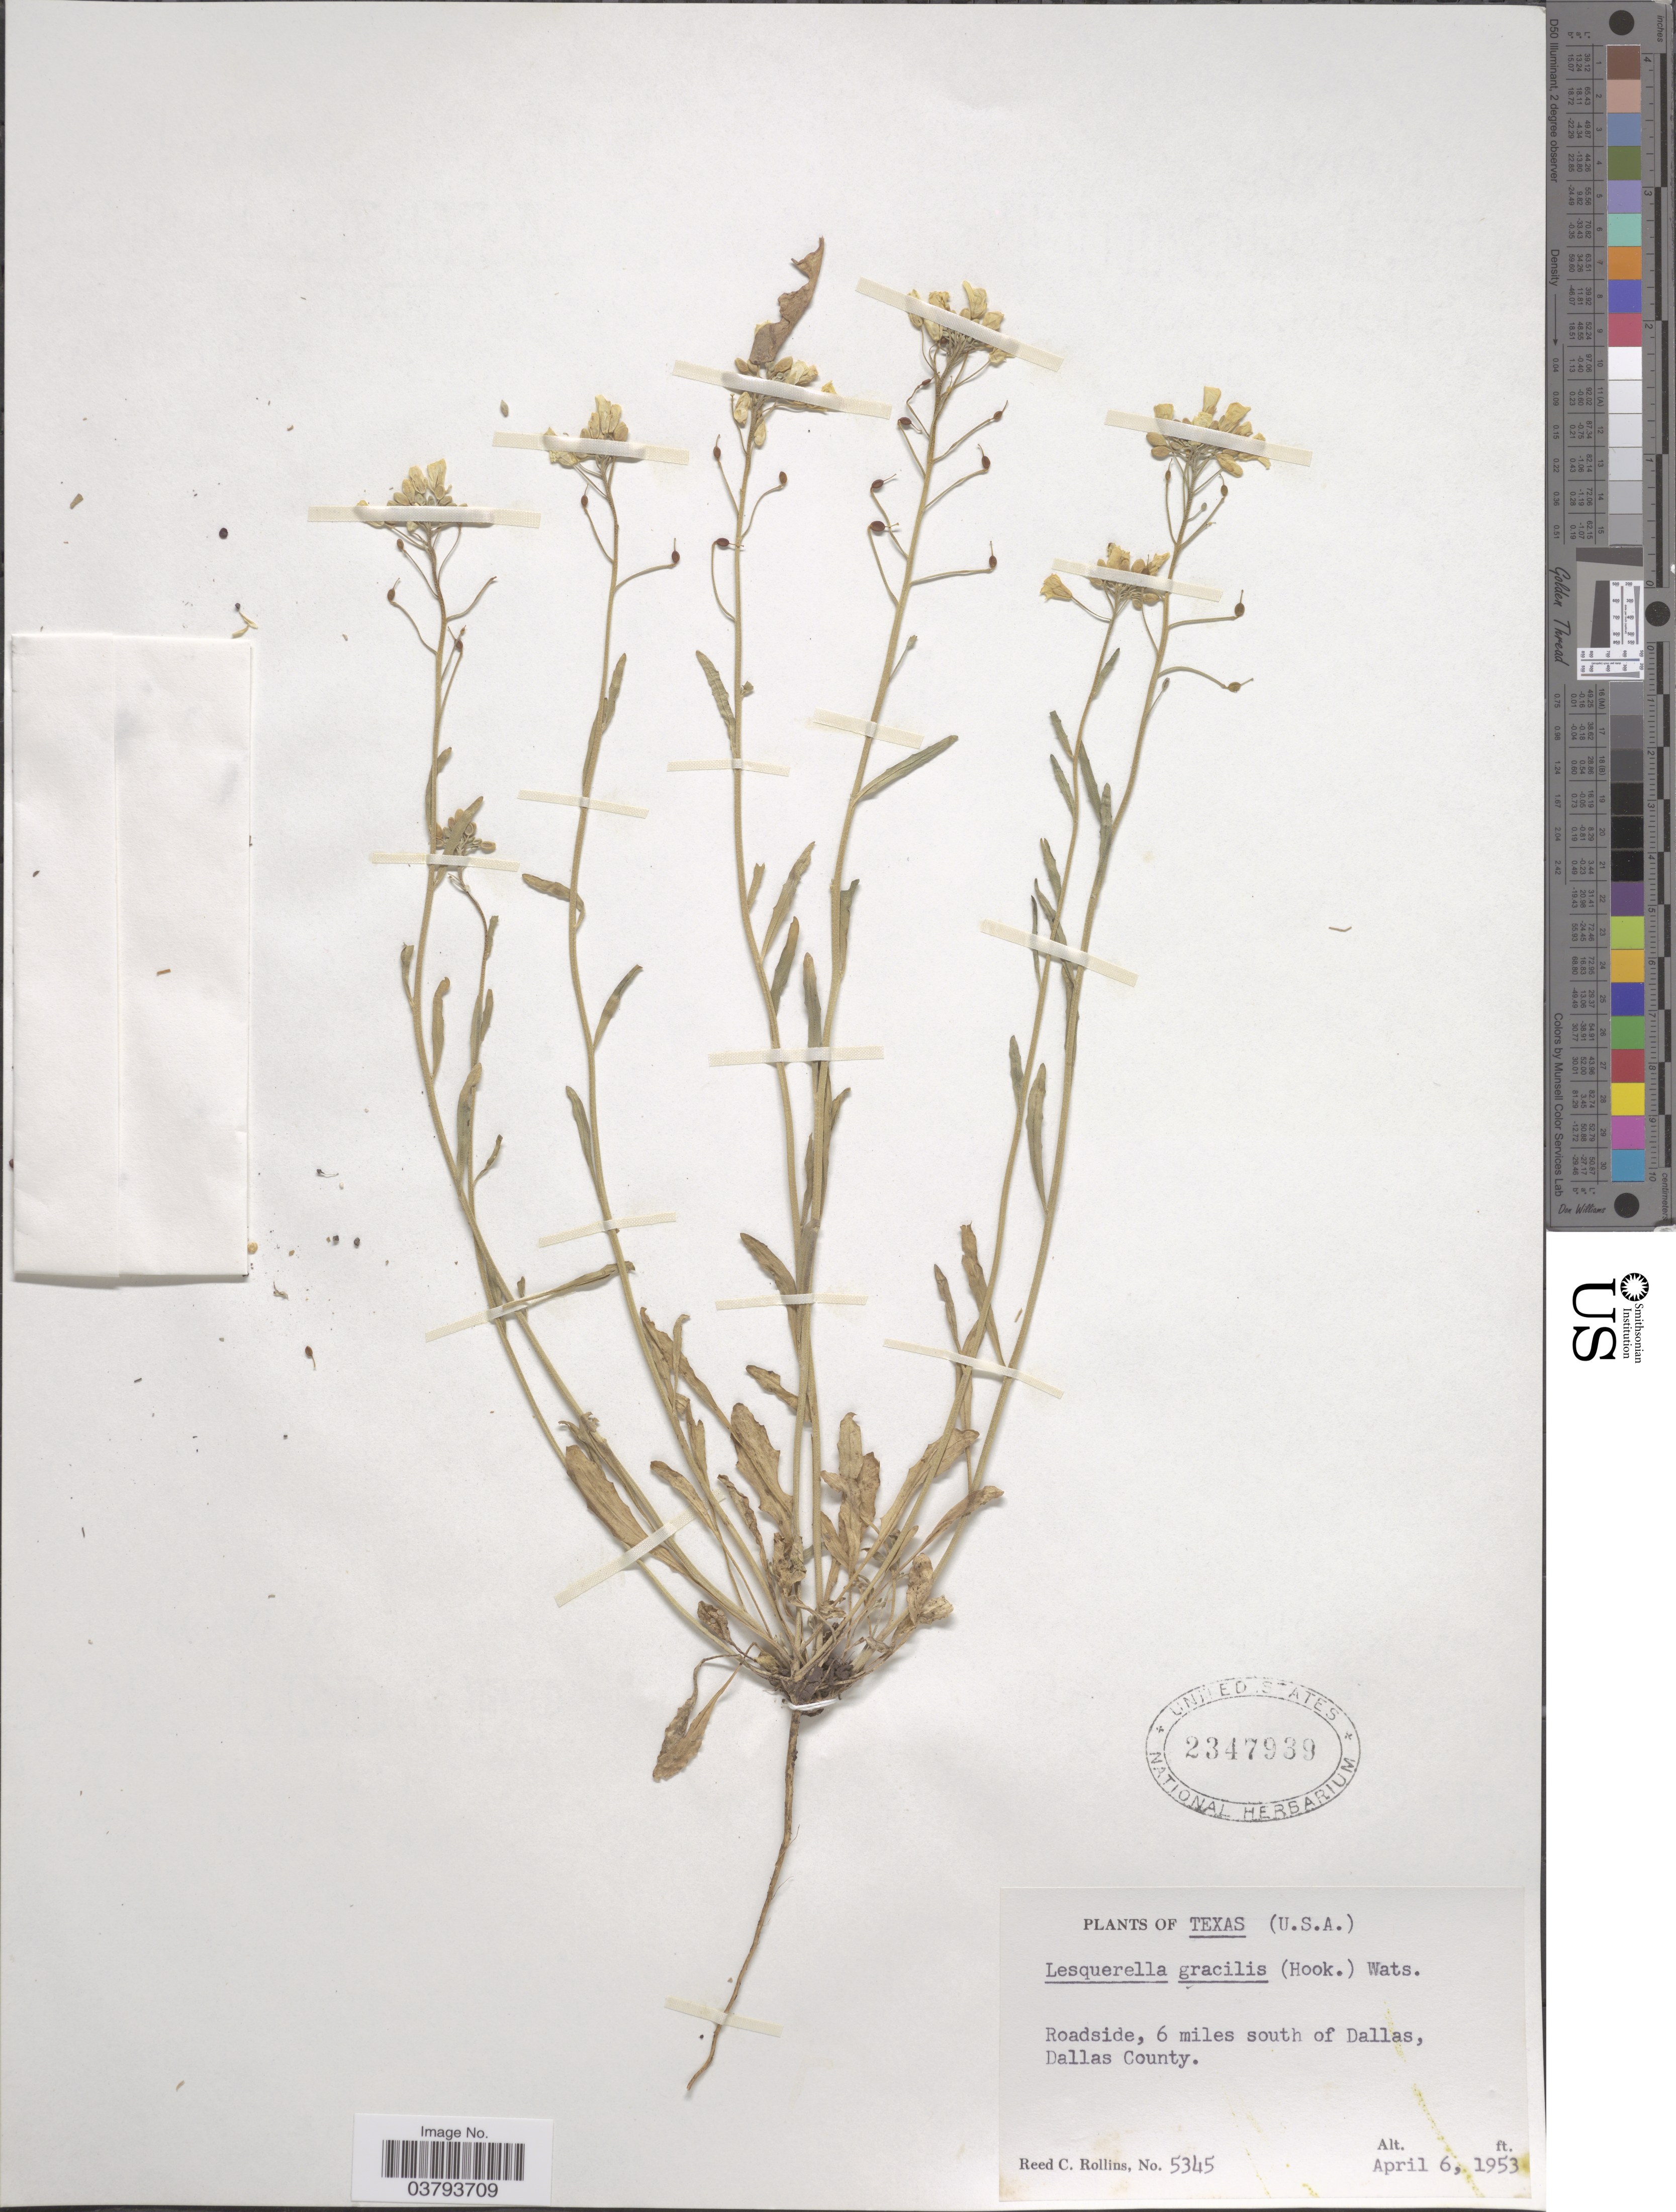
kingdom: Plantae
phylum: Tracheophyta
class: Magnoliopsida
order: Brassicales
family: Brassicaceae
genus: Lesquerella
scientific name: Lesquerella gracilis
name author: (Hook.) S. Watson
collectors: R. C. Rollins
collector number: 5345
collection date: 1953-04-06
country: United States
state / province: Texas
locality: Roadside, 6 miles south of Dallas, Dallas County.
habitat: roadside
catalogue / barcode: US 2347939